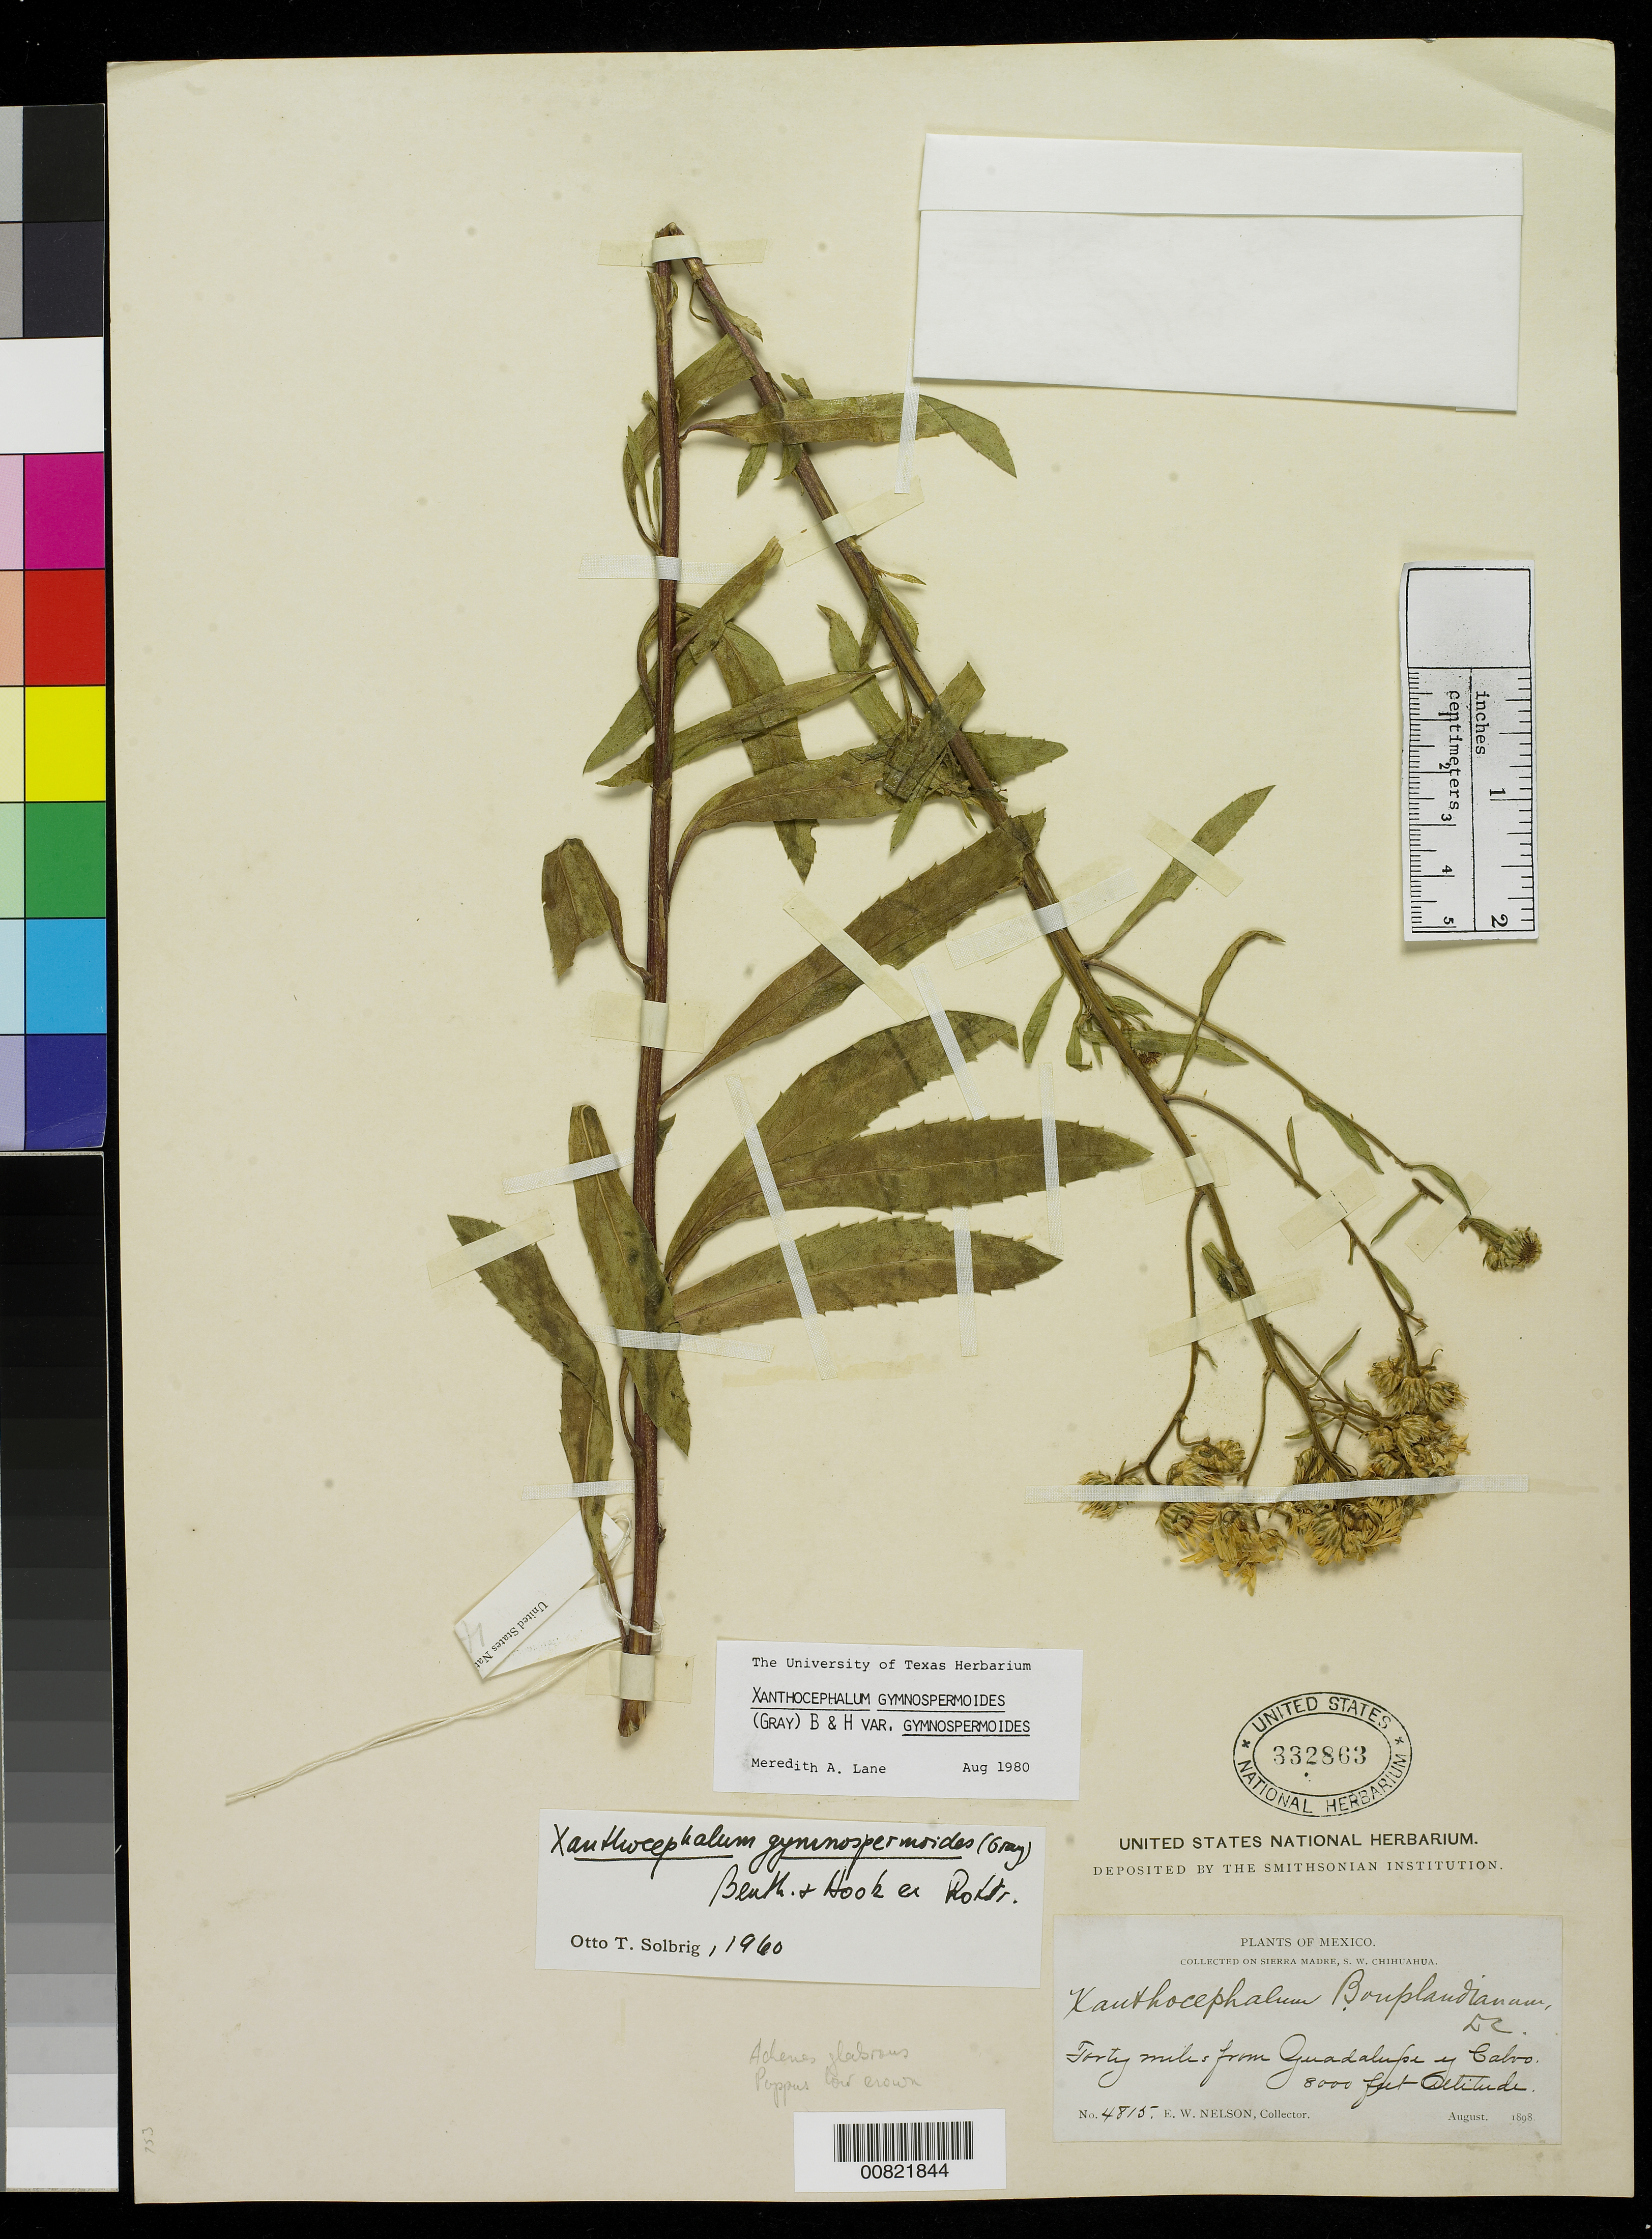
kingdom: Plantae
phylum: Tracheophyta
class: Magnoliopsida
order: Asterales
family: Asteraceae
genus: Xanthocephalum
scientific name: Xanthocephalum gymnospermoides var. gymnospermoides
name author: (A. Gray) Benth. & Hook. f.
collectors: E. W. Nelson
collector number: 4815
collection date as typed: Aug 1898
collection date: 1898-08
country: Mexico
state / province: Chihuahua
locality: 40 miles from Guadalupe y Calvo, Sierra Madre, S. W. Chihuahua.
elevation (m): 2438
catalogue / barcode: US 332863